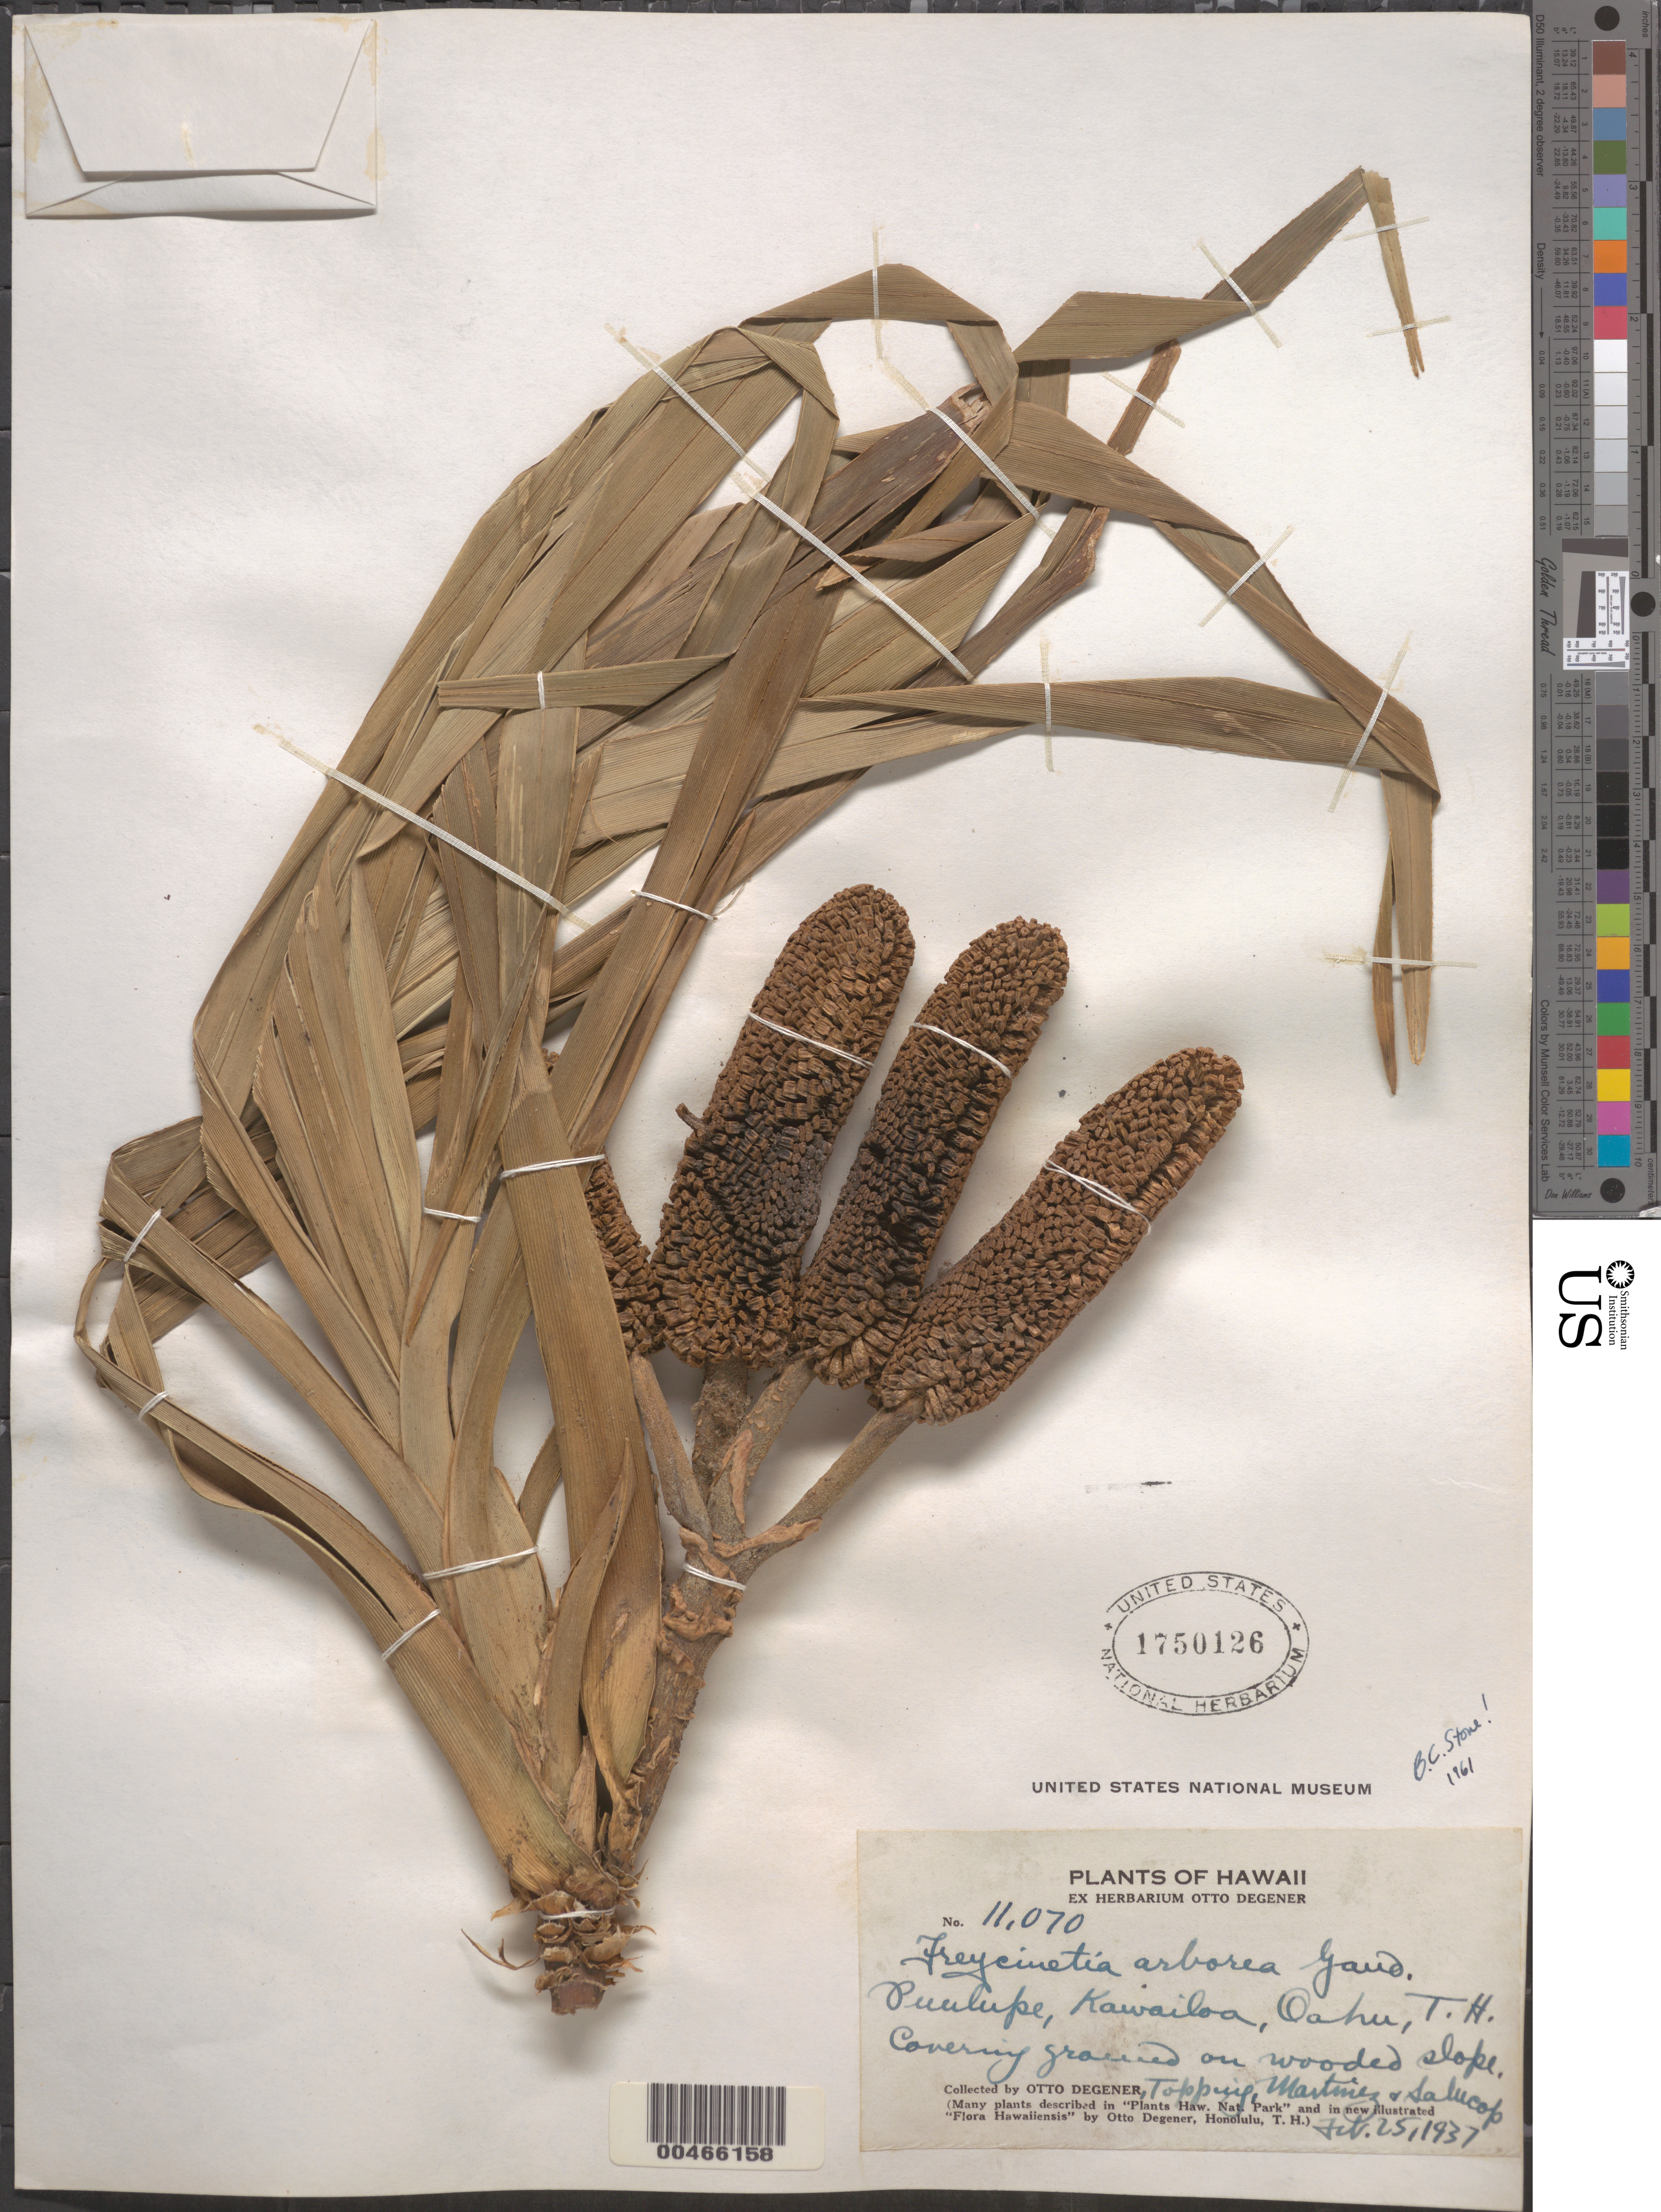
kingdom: Plantae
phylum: Tracheophyta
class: Liliopsida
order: Pandanales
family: Pandanaceae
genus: Freycinetia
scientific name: Freycinetia arborea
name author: Gaudich.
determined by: Stone, Benjamin C.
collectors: O. Degener, D. L. Topping, -- Martinez & -- Salucop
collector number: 11070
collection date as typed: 25 Feb 1937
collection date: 1937-02-25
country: United States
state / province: Hawaii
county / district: Honolulu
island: Oahu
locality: Puulupe, Kawailoa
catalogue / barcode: US 1750126